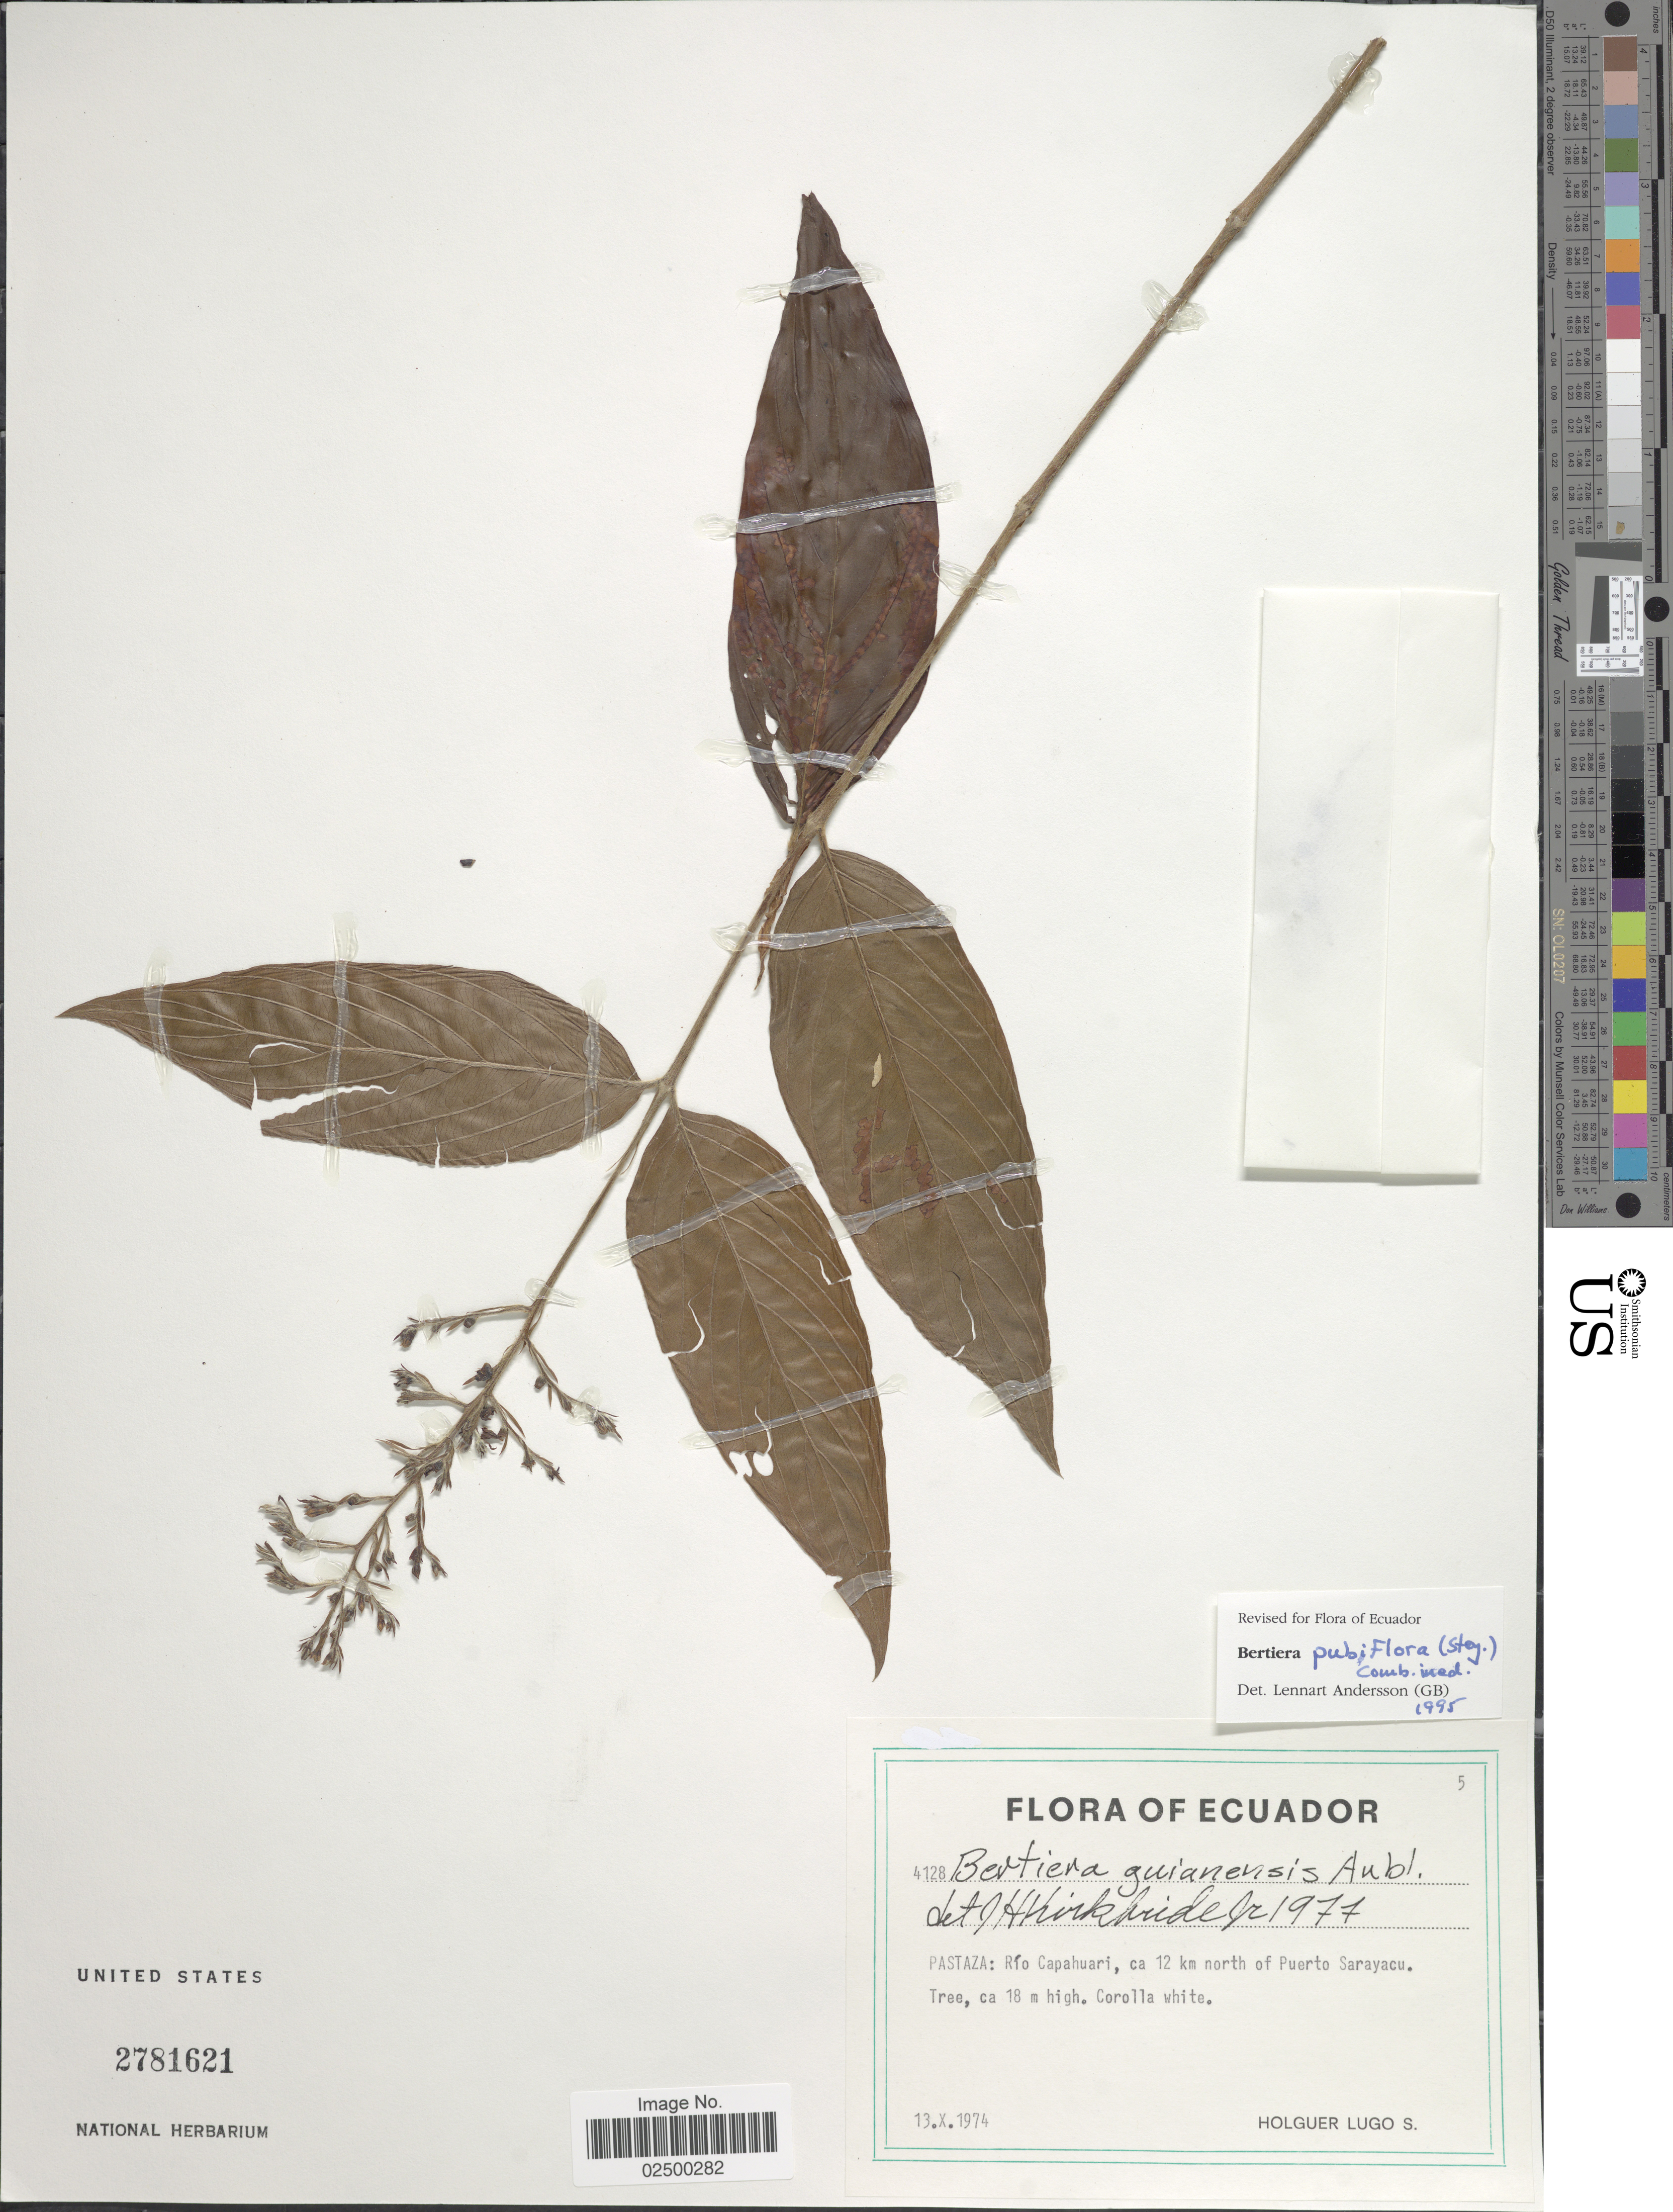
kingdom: Plantae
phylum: Tracheophyta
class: Magnoliopsida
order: Gentianales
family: Rubiaceae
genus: Bertiera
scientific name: Bertiera guianensis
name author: Aubl.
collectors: H. Lugo S.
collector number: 4128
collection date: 1974-10-13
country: Ecuador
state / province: Pastaza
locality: Rio Capahari, ca 12 km north of Puerto Sarayacu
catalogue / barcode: US 2781621